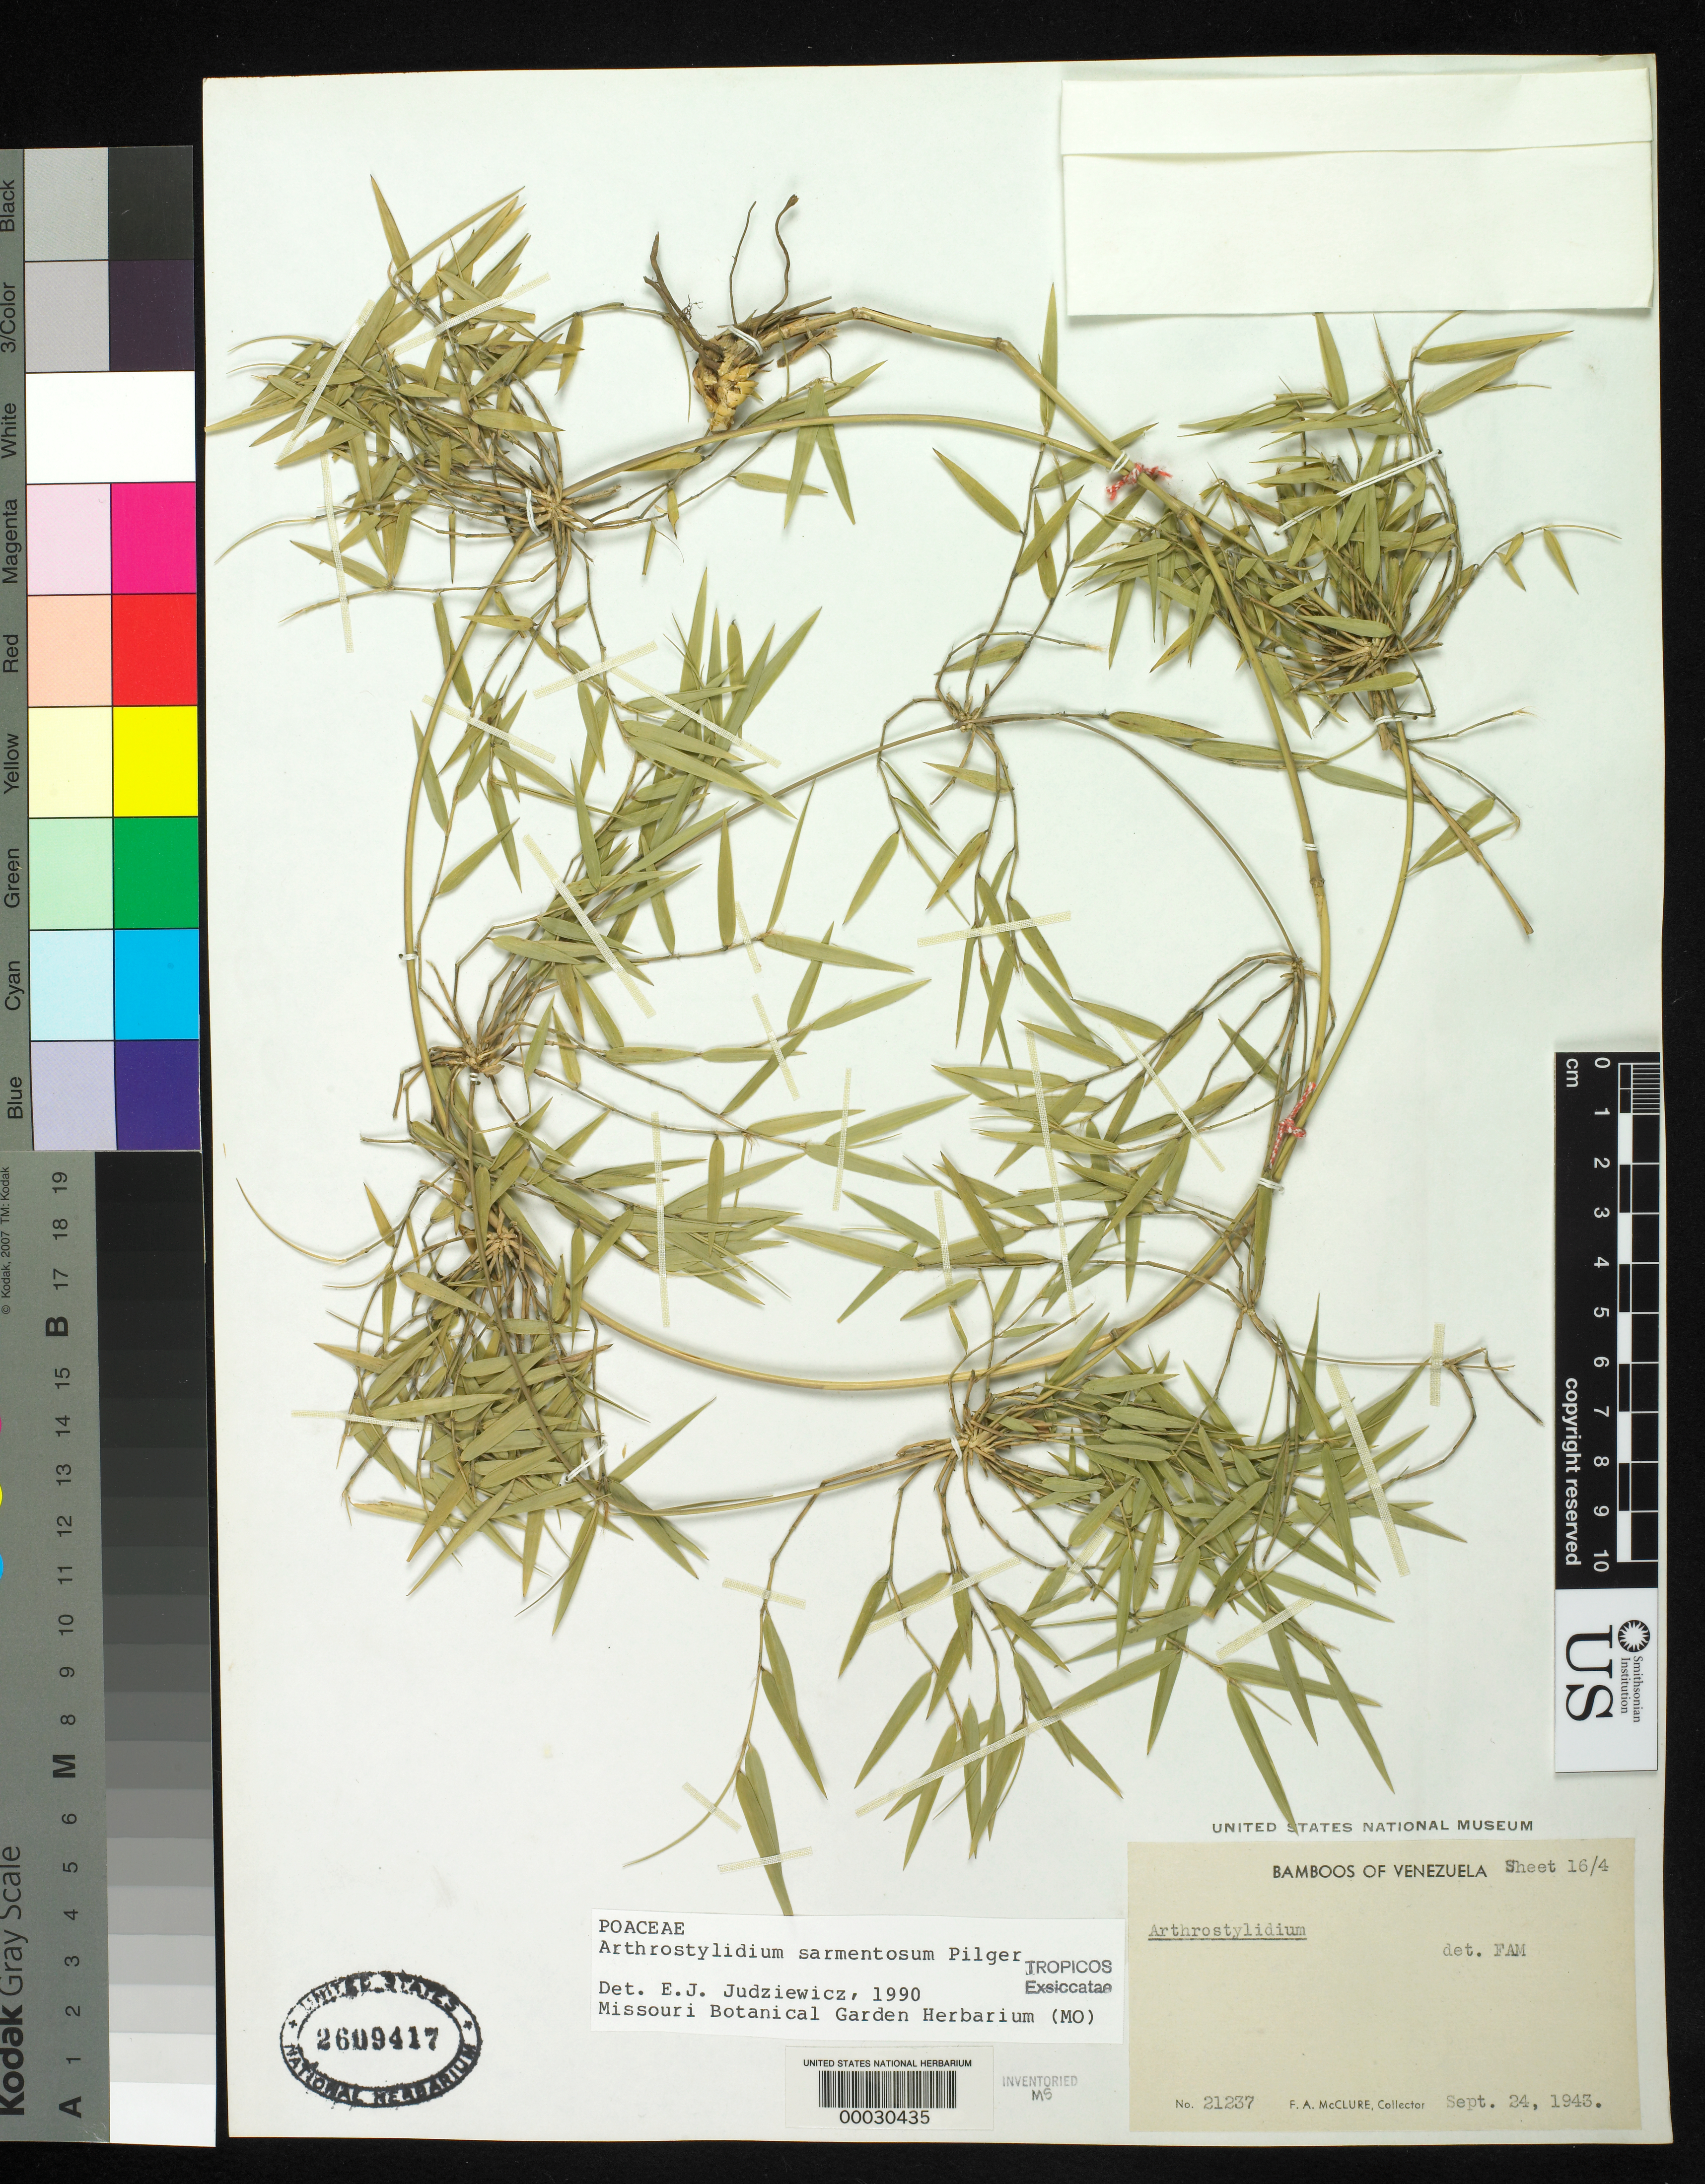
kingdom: Plantae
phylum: Tracheophyta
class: Liliopsida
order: Poales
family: Poaceae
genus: Arthrostylidium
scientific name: Arthrostylidium sarmentosum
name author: Pilg. in Urb.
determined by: Judziewicz, E. J.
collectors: F. A. McClure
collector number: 21237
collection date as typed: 24 Sep 1943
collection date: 1943-09-24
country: Venezuela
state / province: Distrito Federal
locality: El junquito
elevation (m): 1800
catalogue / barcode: US 2609417